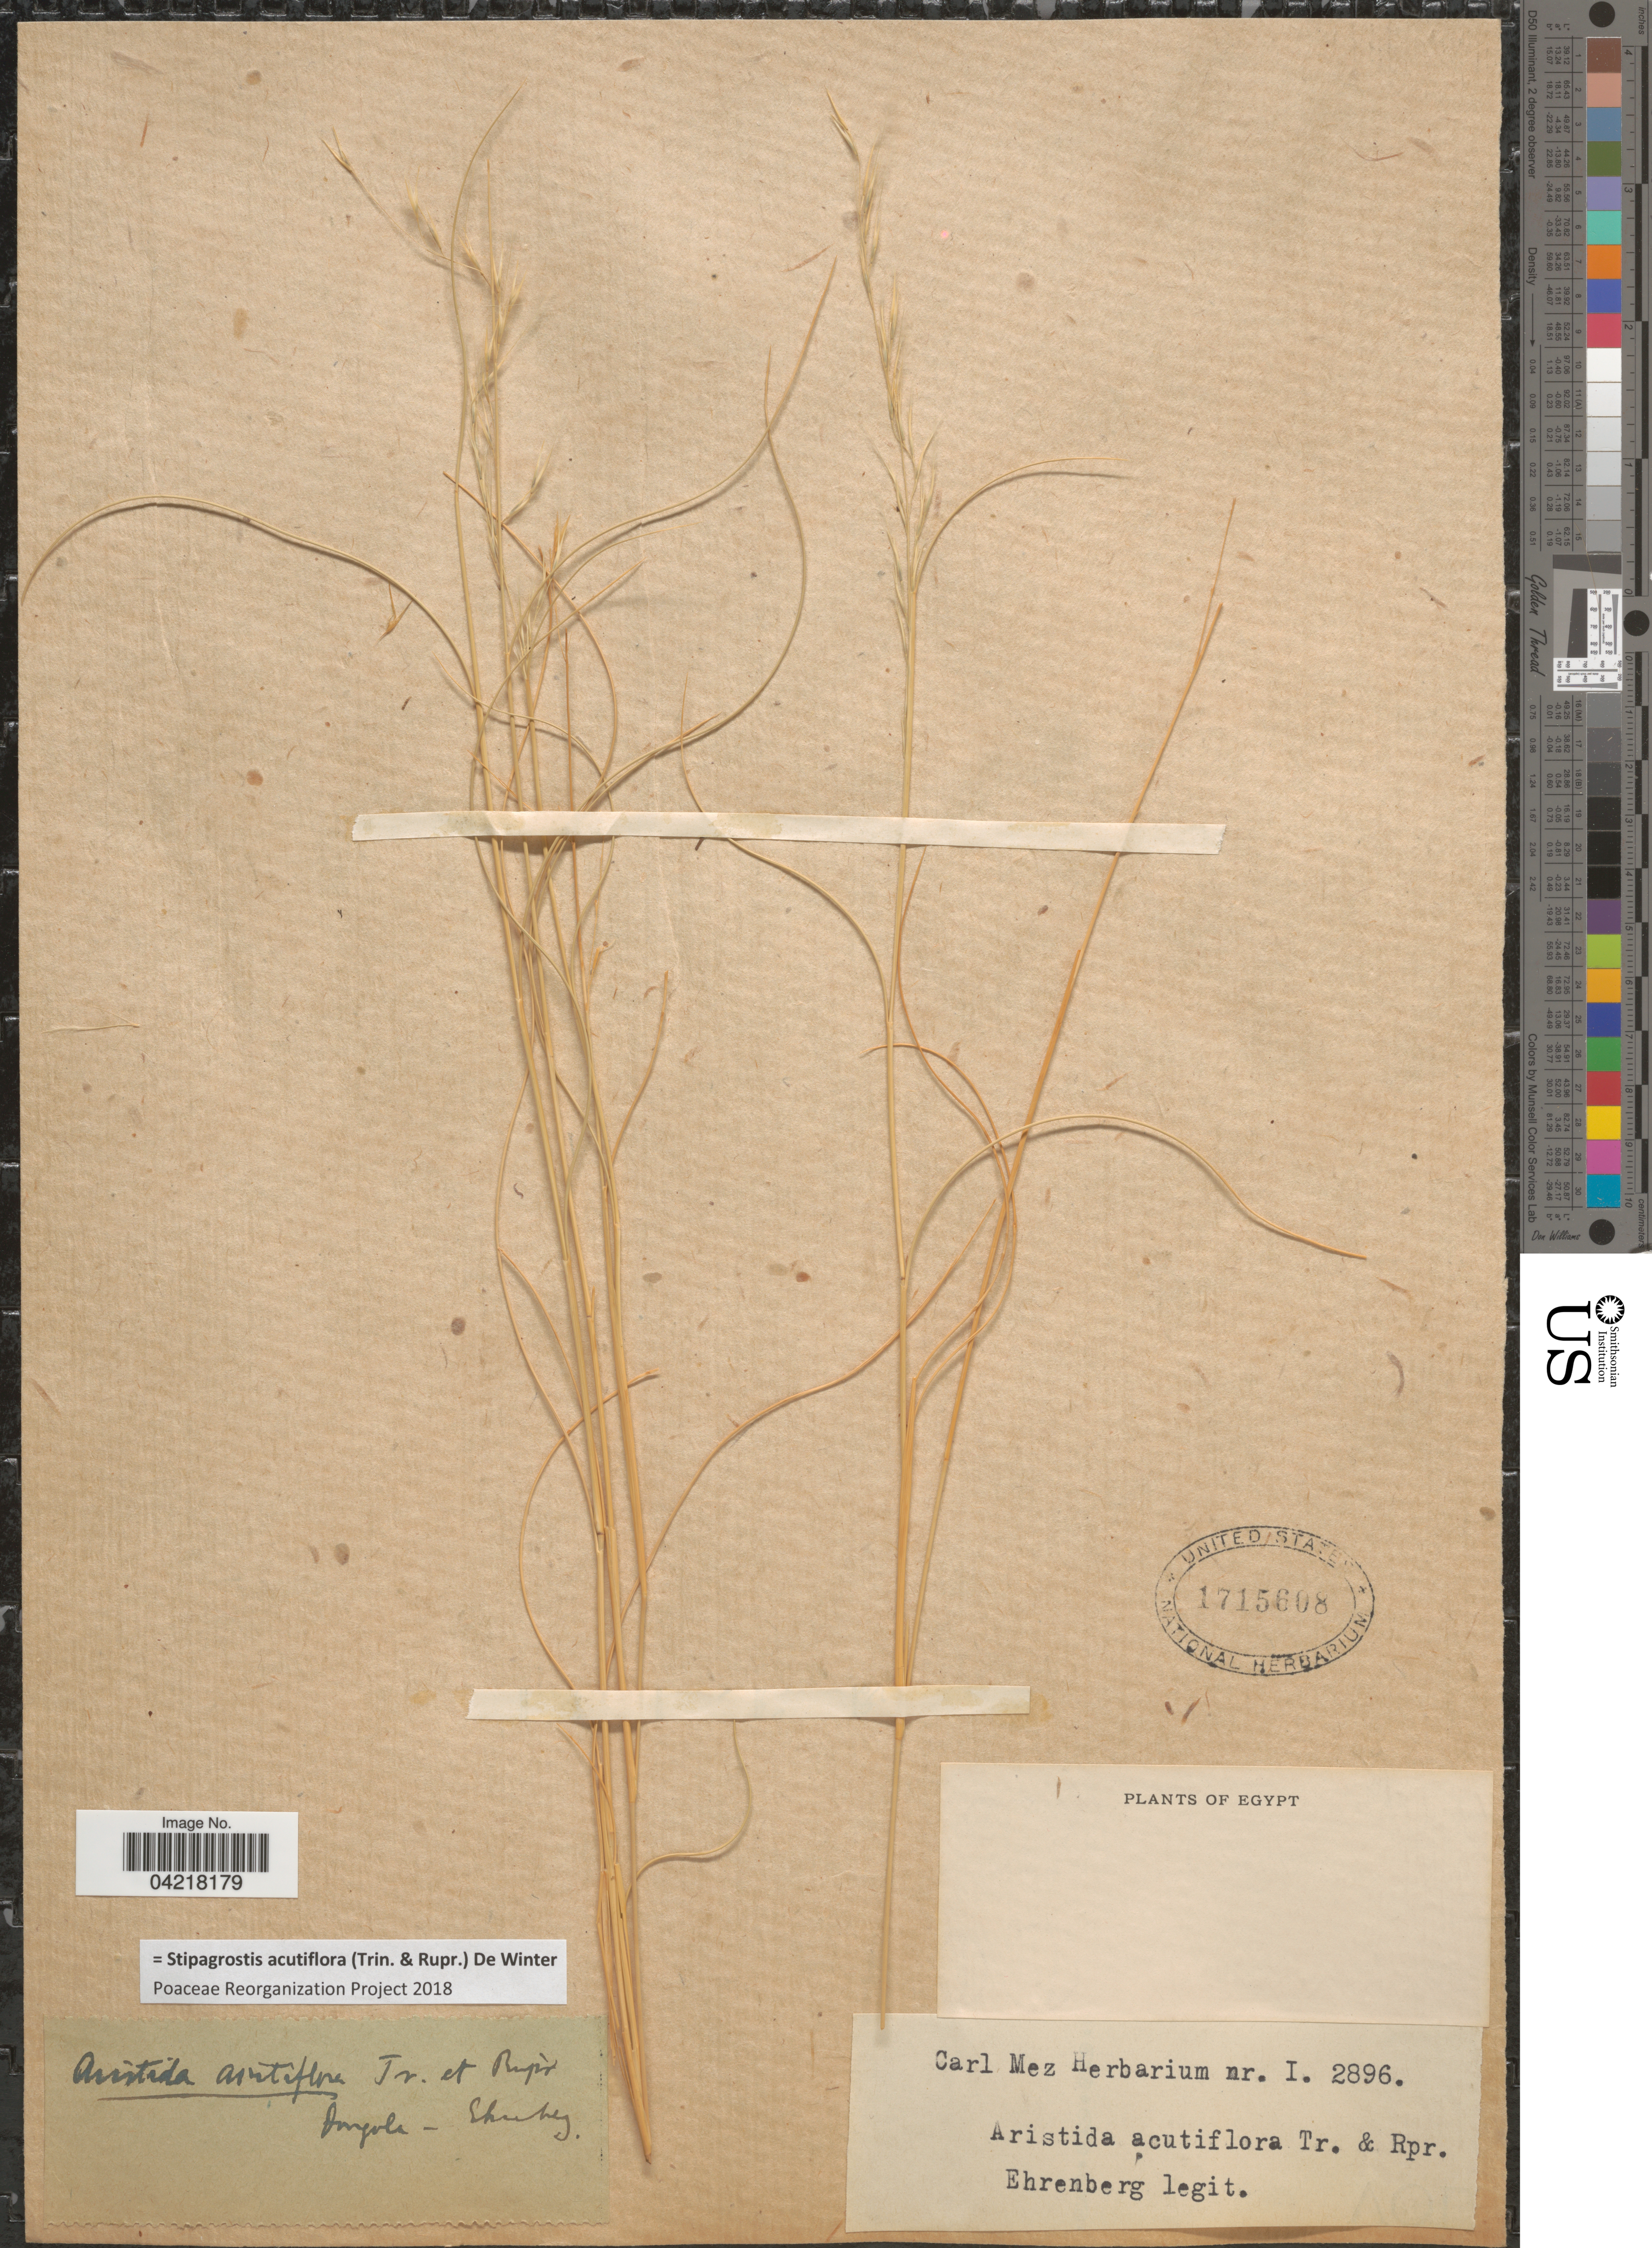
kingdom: Plantae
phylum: Tracheophyta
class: Liliopsida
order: Poales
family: Poaceae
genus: Stipagrostis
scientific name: Stipagrostis acutiflora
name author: (Trin. & Rupr.) De Winter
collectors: Ehrenberg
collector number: I2896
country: Egypt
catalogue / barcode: US 1715608